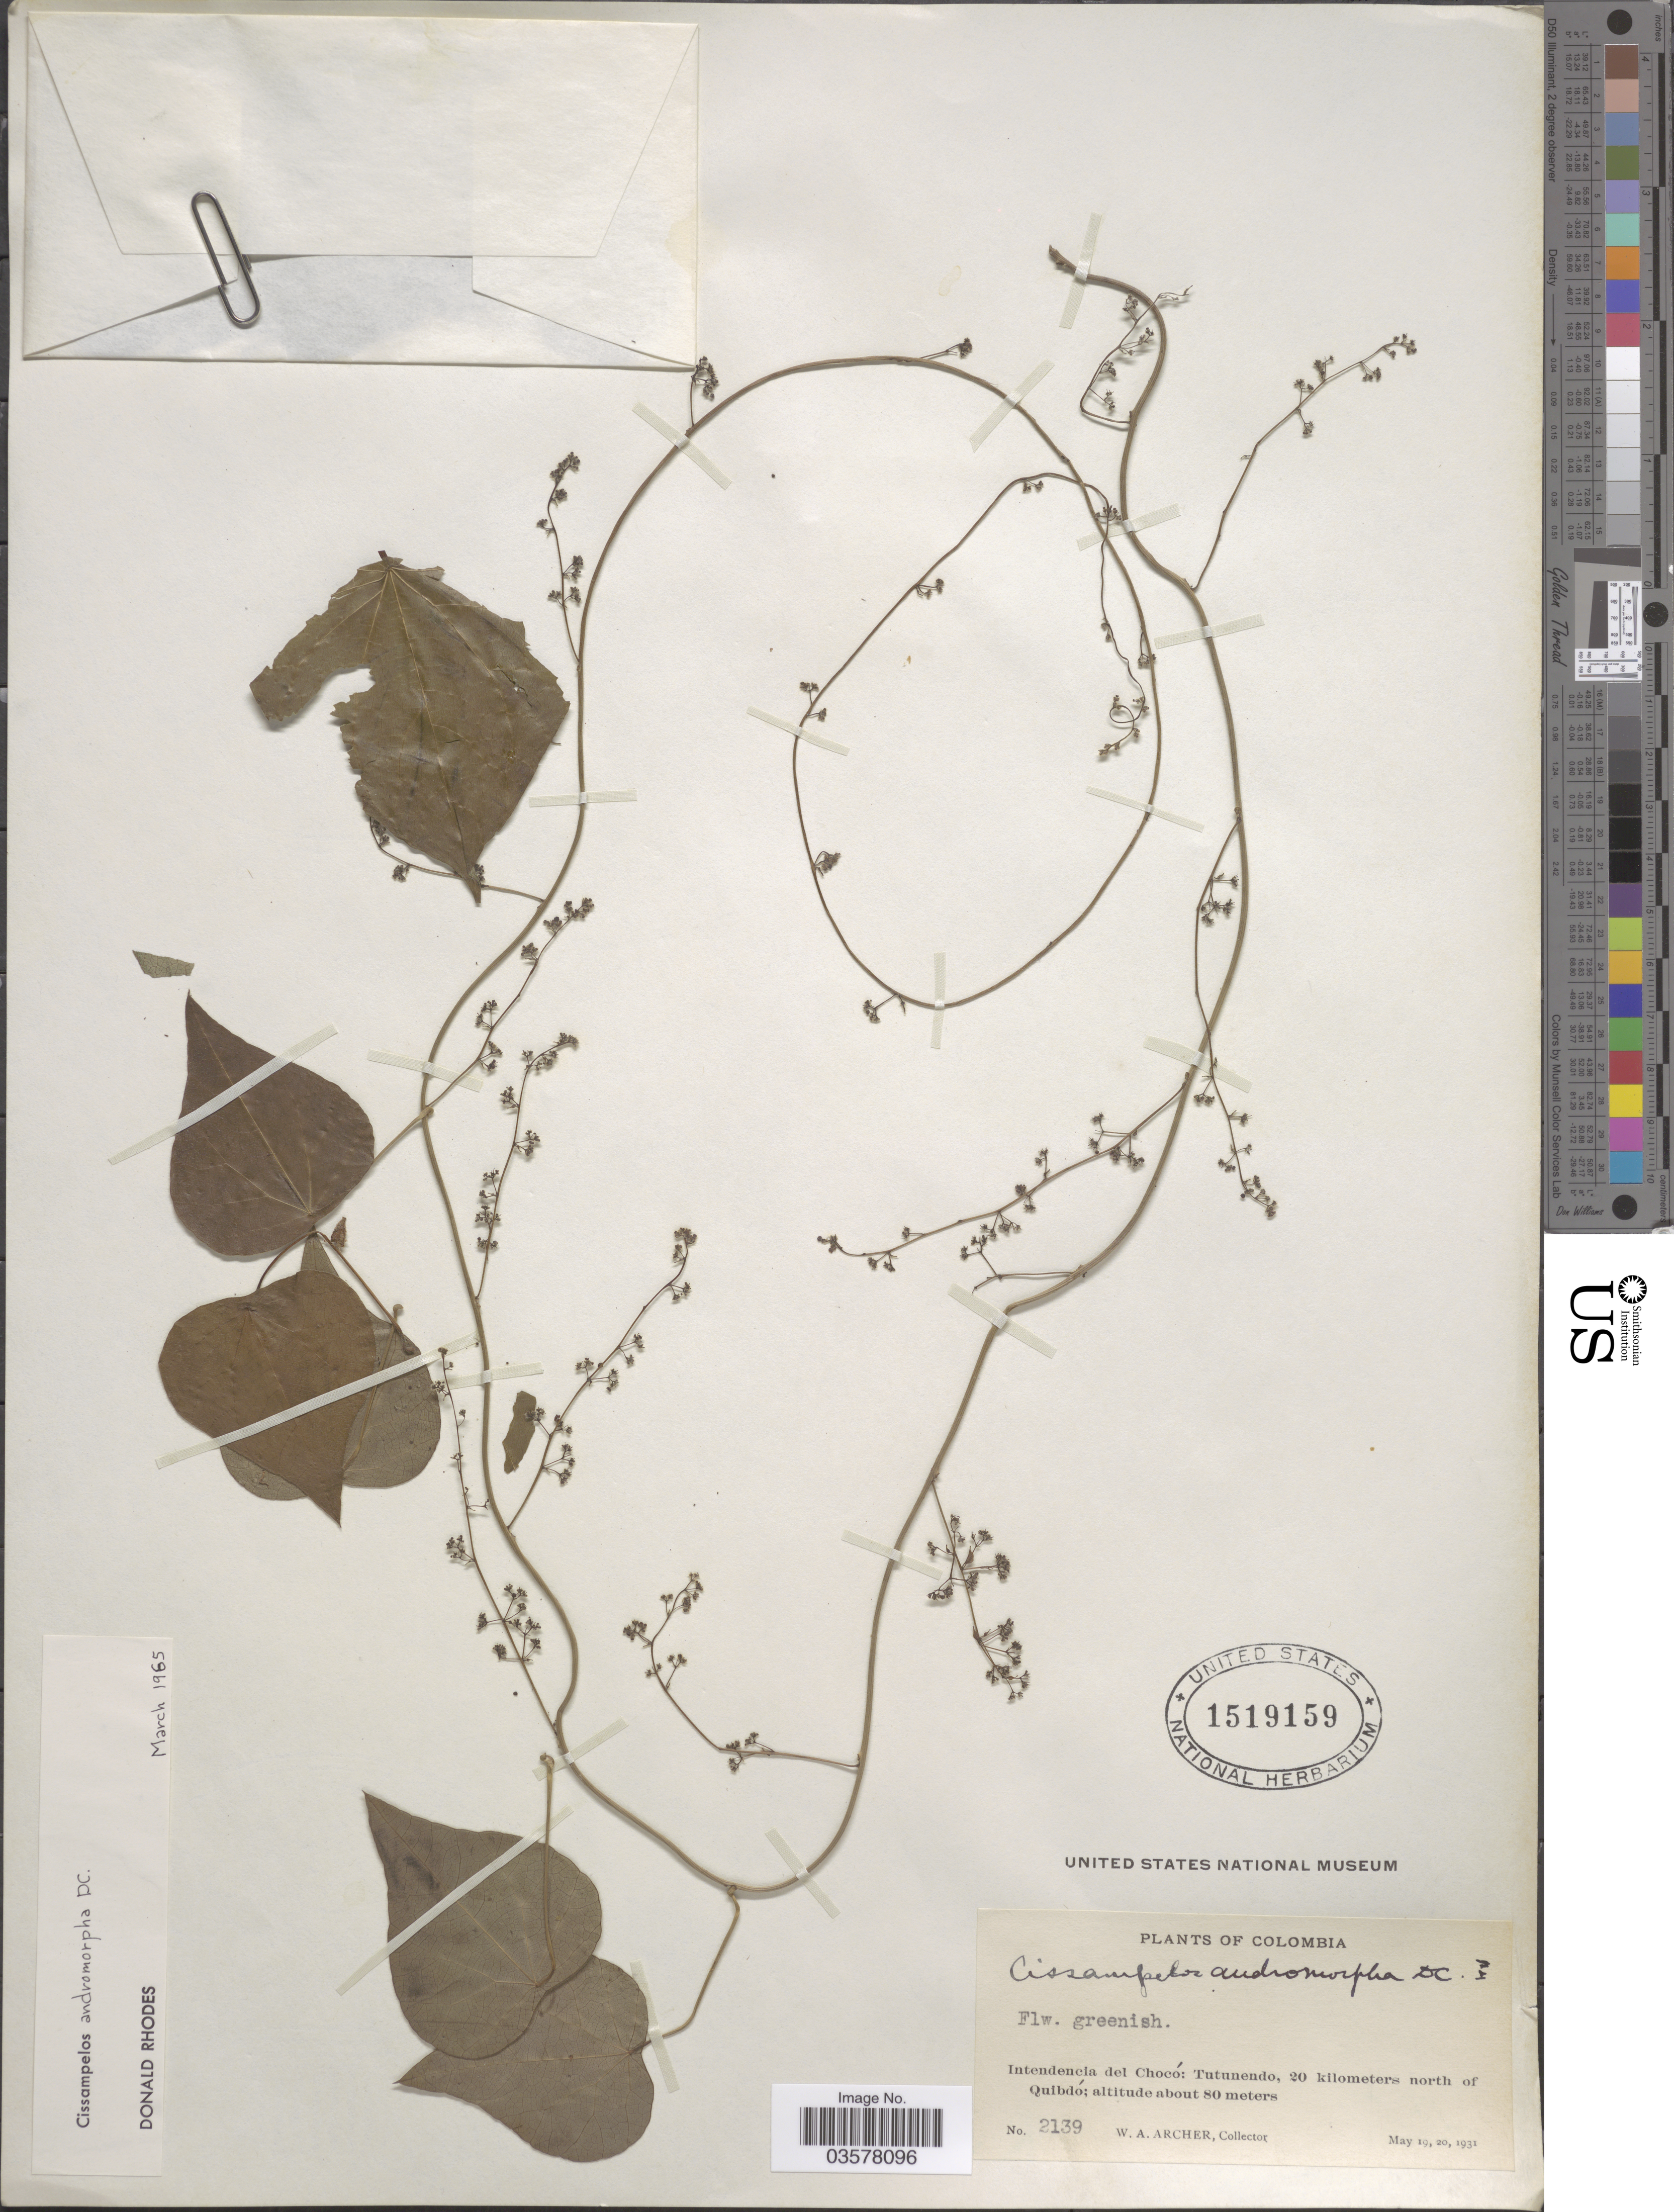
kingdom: Plantae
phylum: Tracheophyta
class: Magnoliopsida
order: Ranunculales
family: Menispermaceae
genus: Cissampelos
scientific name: Cissampelos andromorpha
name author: DC.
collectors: W. Archer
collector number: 2139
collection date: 1931-05-19/1931-05-20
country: Colombia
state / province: Chocó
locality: Intendencia del Chocó: Tutunendo, 20 kilometers north of Quibdó.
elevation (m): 80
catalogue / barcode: US 1519159